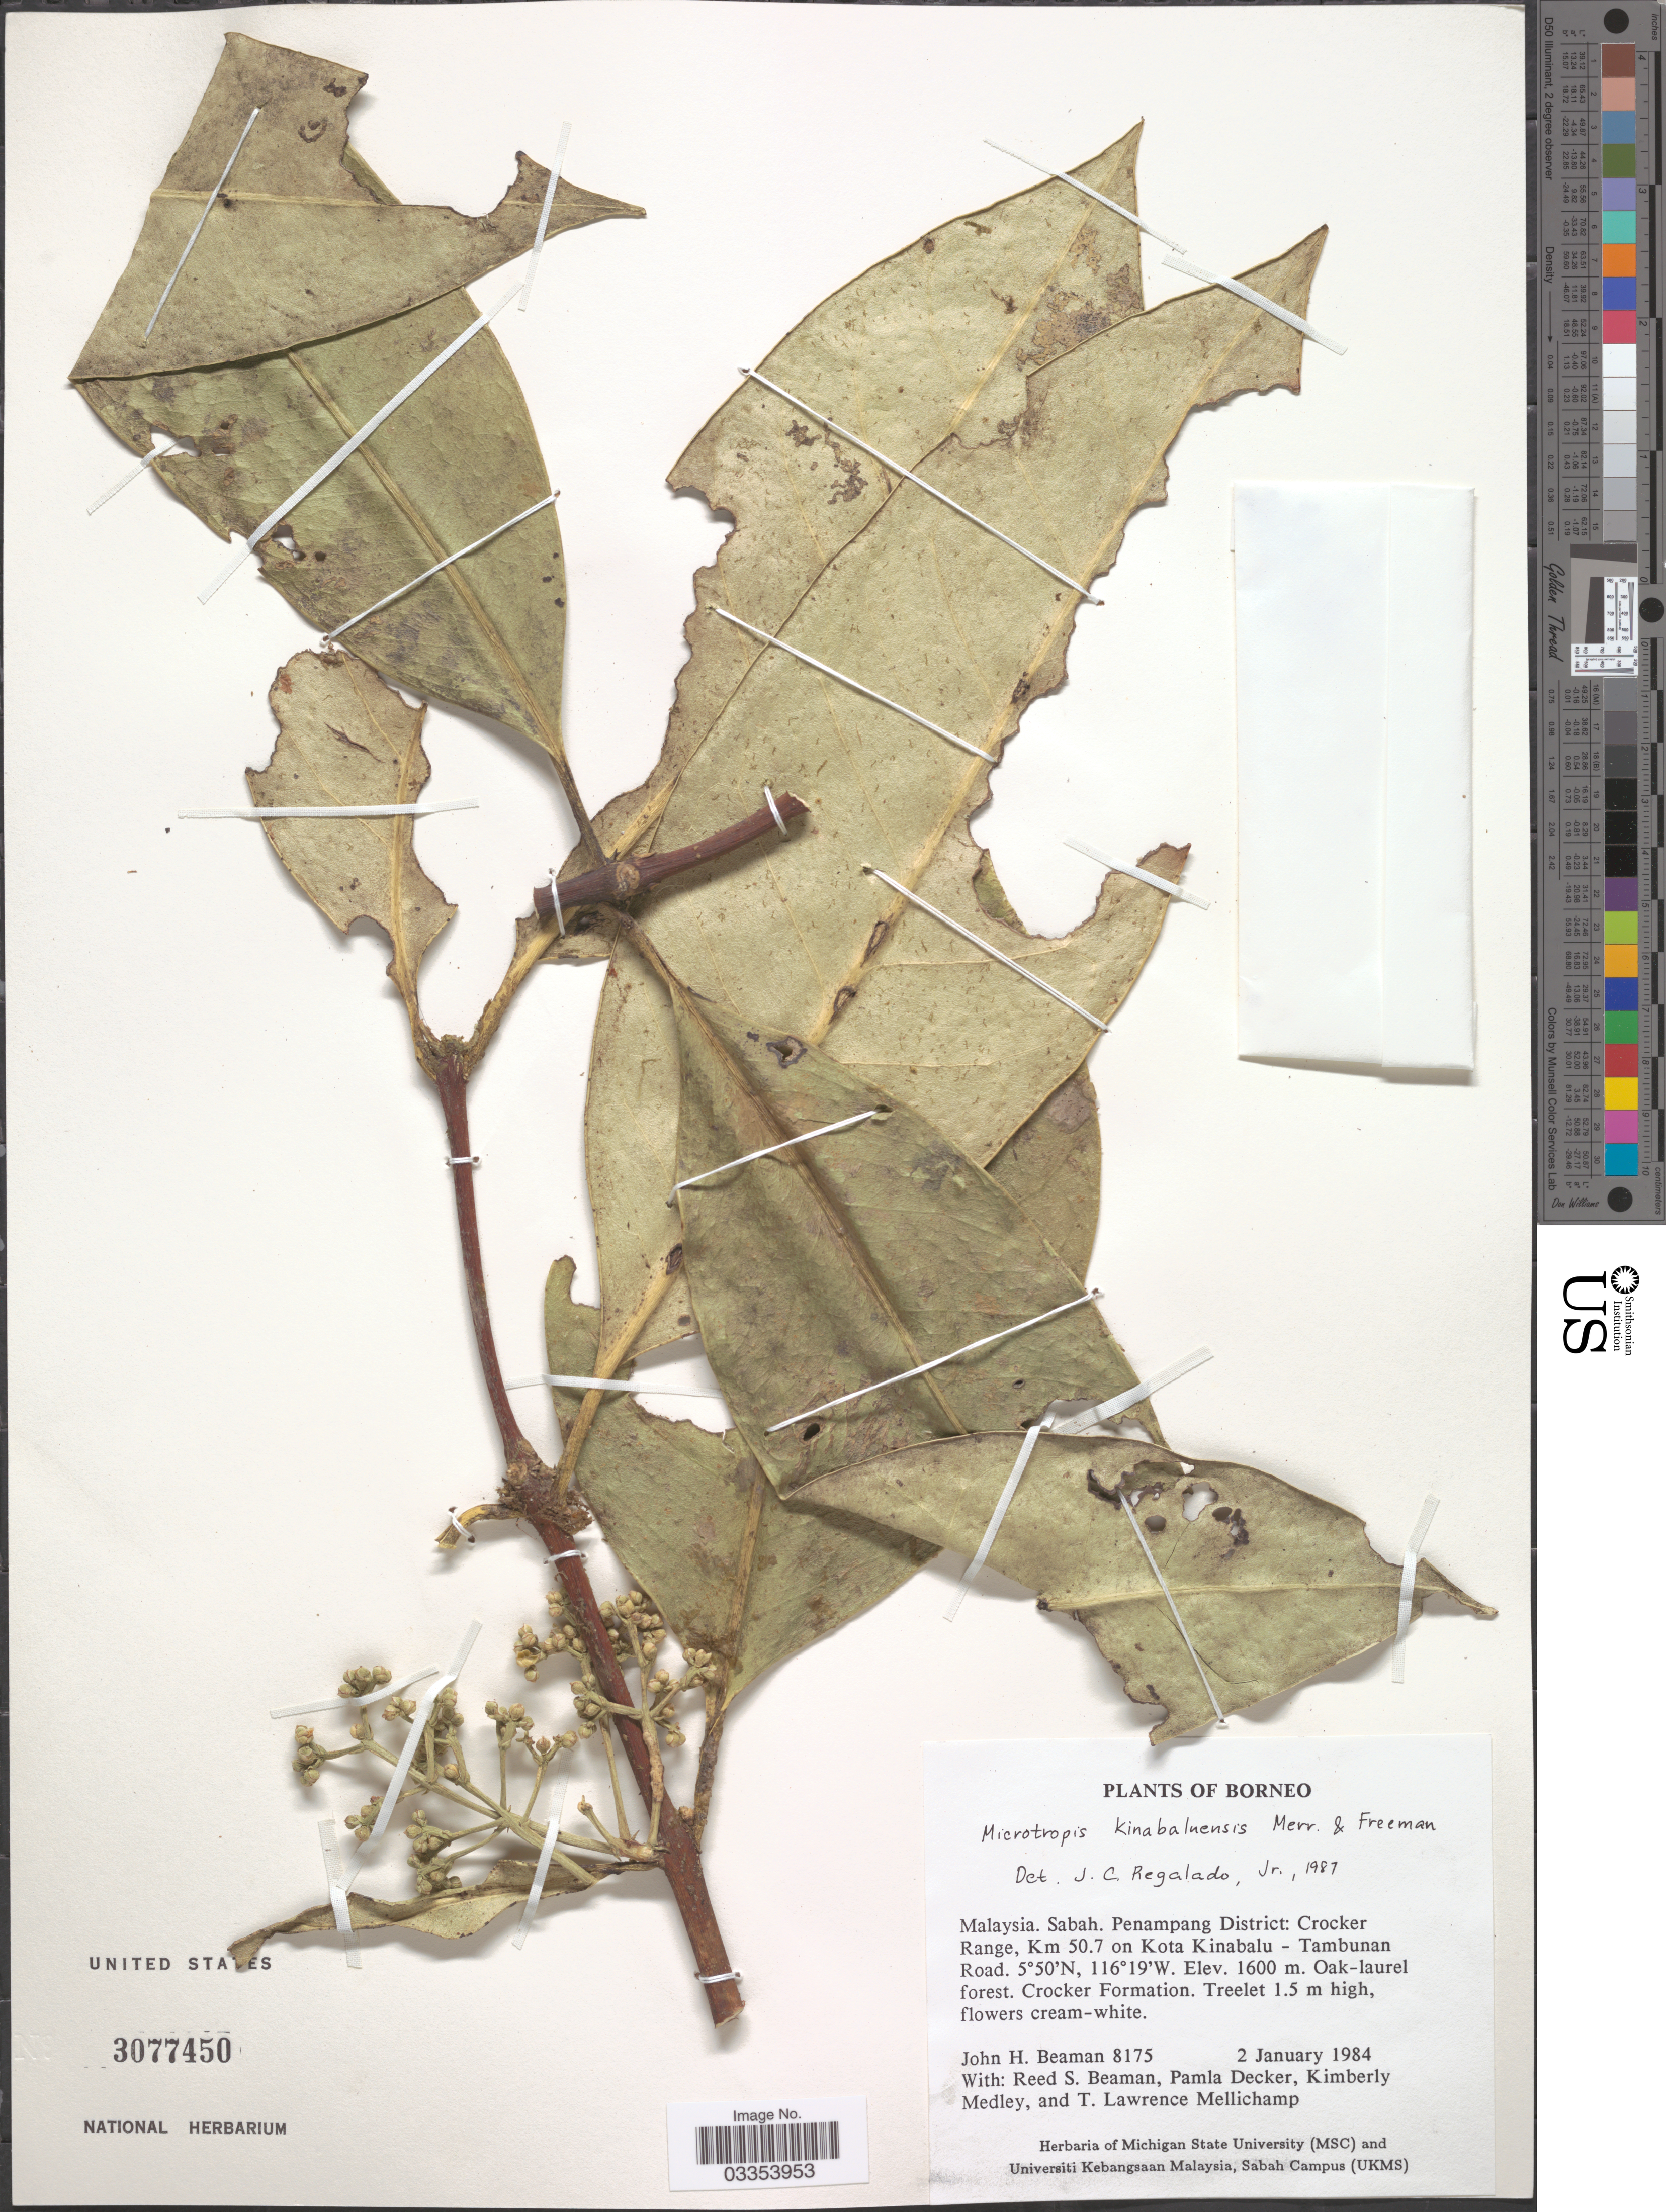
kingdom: Plantae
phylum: Tracheophyta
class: Magnoliopsida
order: Celastrales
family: Celastraceae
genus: Microtropis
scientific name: Microtropis kinabaluensis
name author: Merr. & F. L. Freeman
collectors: J. H. Beaman, R. S. Beaman, P. Decker, K. Medley & T. L. Mellichamp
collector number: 8175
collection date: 1984-01-02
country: Malaysia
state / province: Sabah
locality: Borneo. Penampang District: Crocker Range, Km 50.7 on Kota Kinabalu - Tambunan Road. Crocker Formation.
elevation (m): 1600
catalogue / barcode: US 3077450